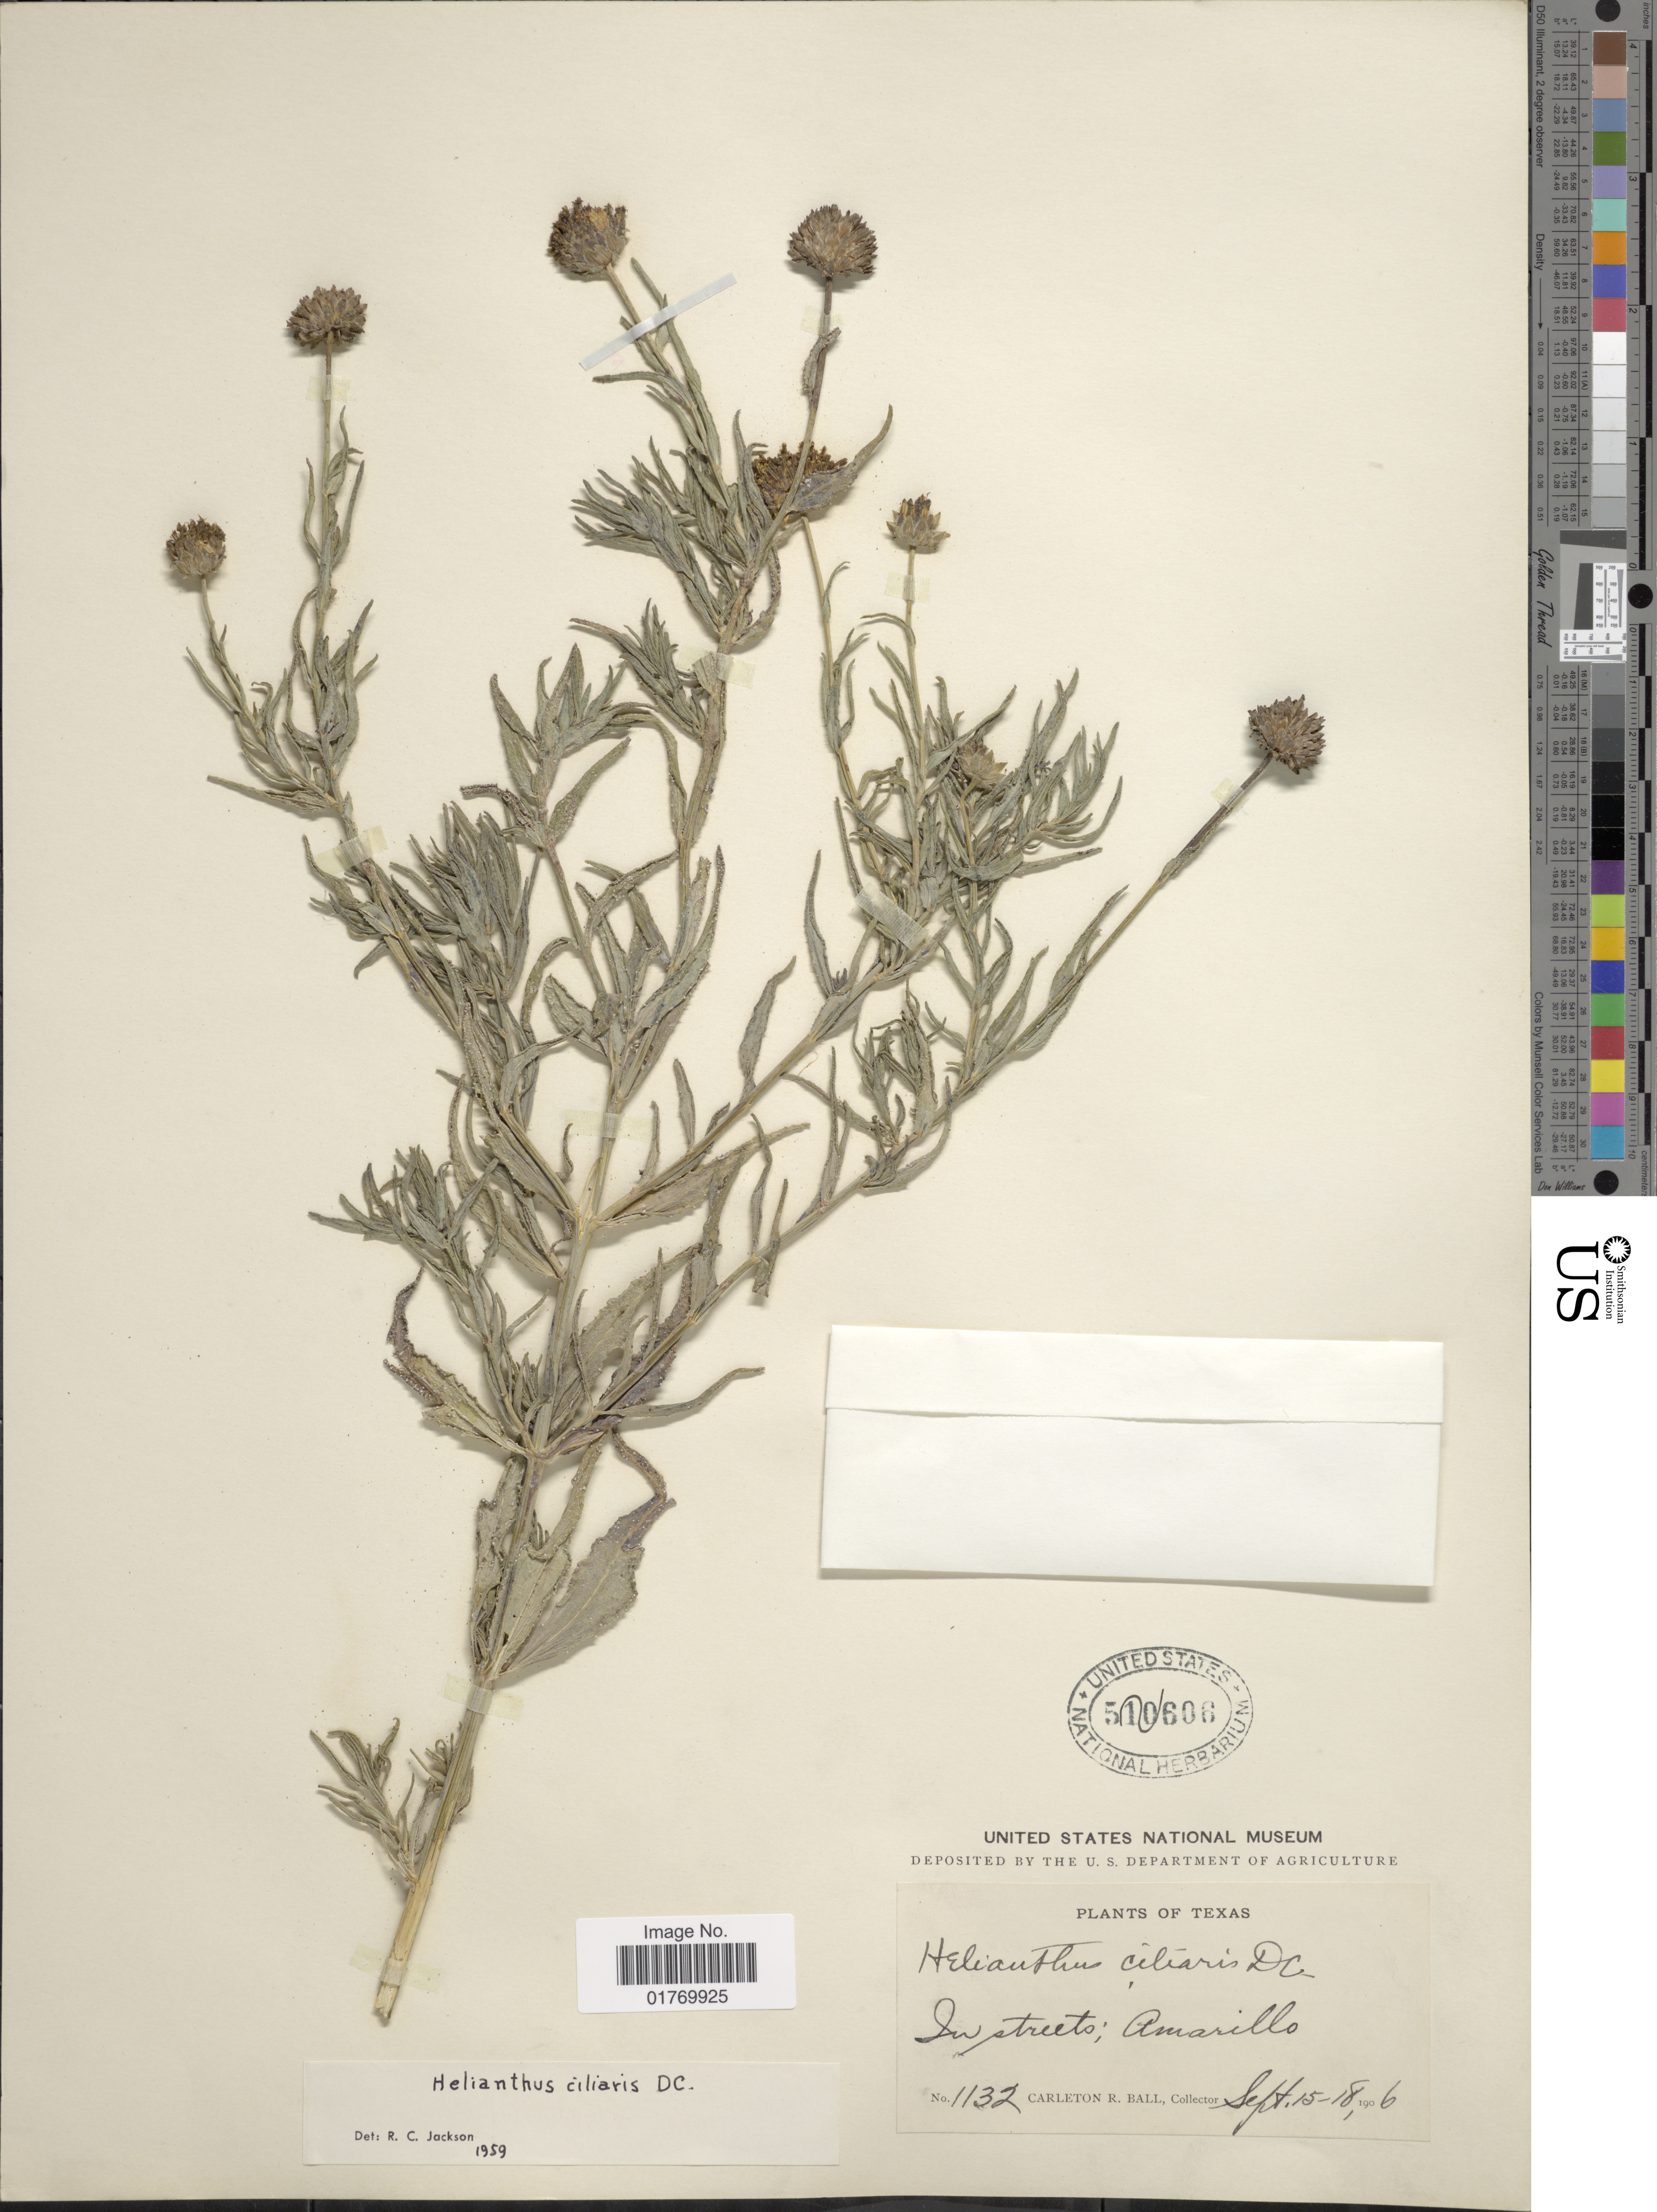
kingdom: Plantae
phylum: Tracheophyta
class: Magnoliopsida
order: Asterales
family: Asteraceae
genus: Helianthus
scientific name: Helianthus ciliaris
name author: DC.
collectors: C. R. Ball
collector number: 1132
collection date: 1906-09-15/1906-09-18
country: United States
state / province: Texas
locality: In streets, Amarillo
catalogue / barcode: US 510606